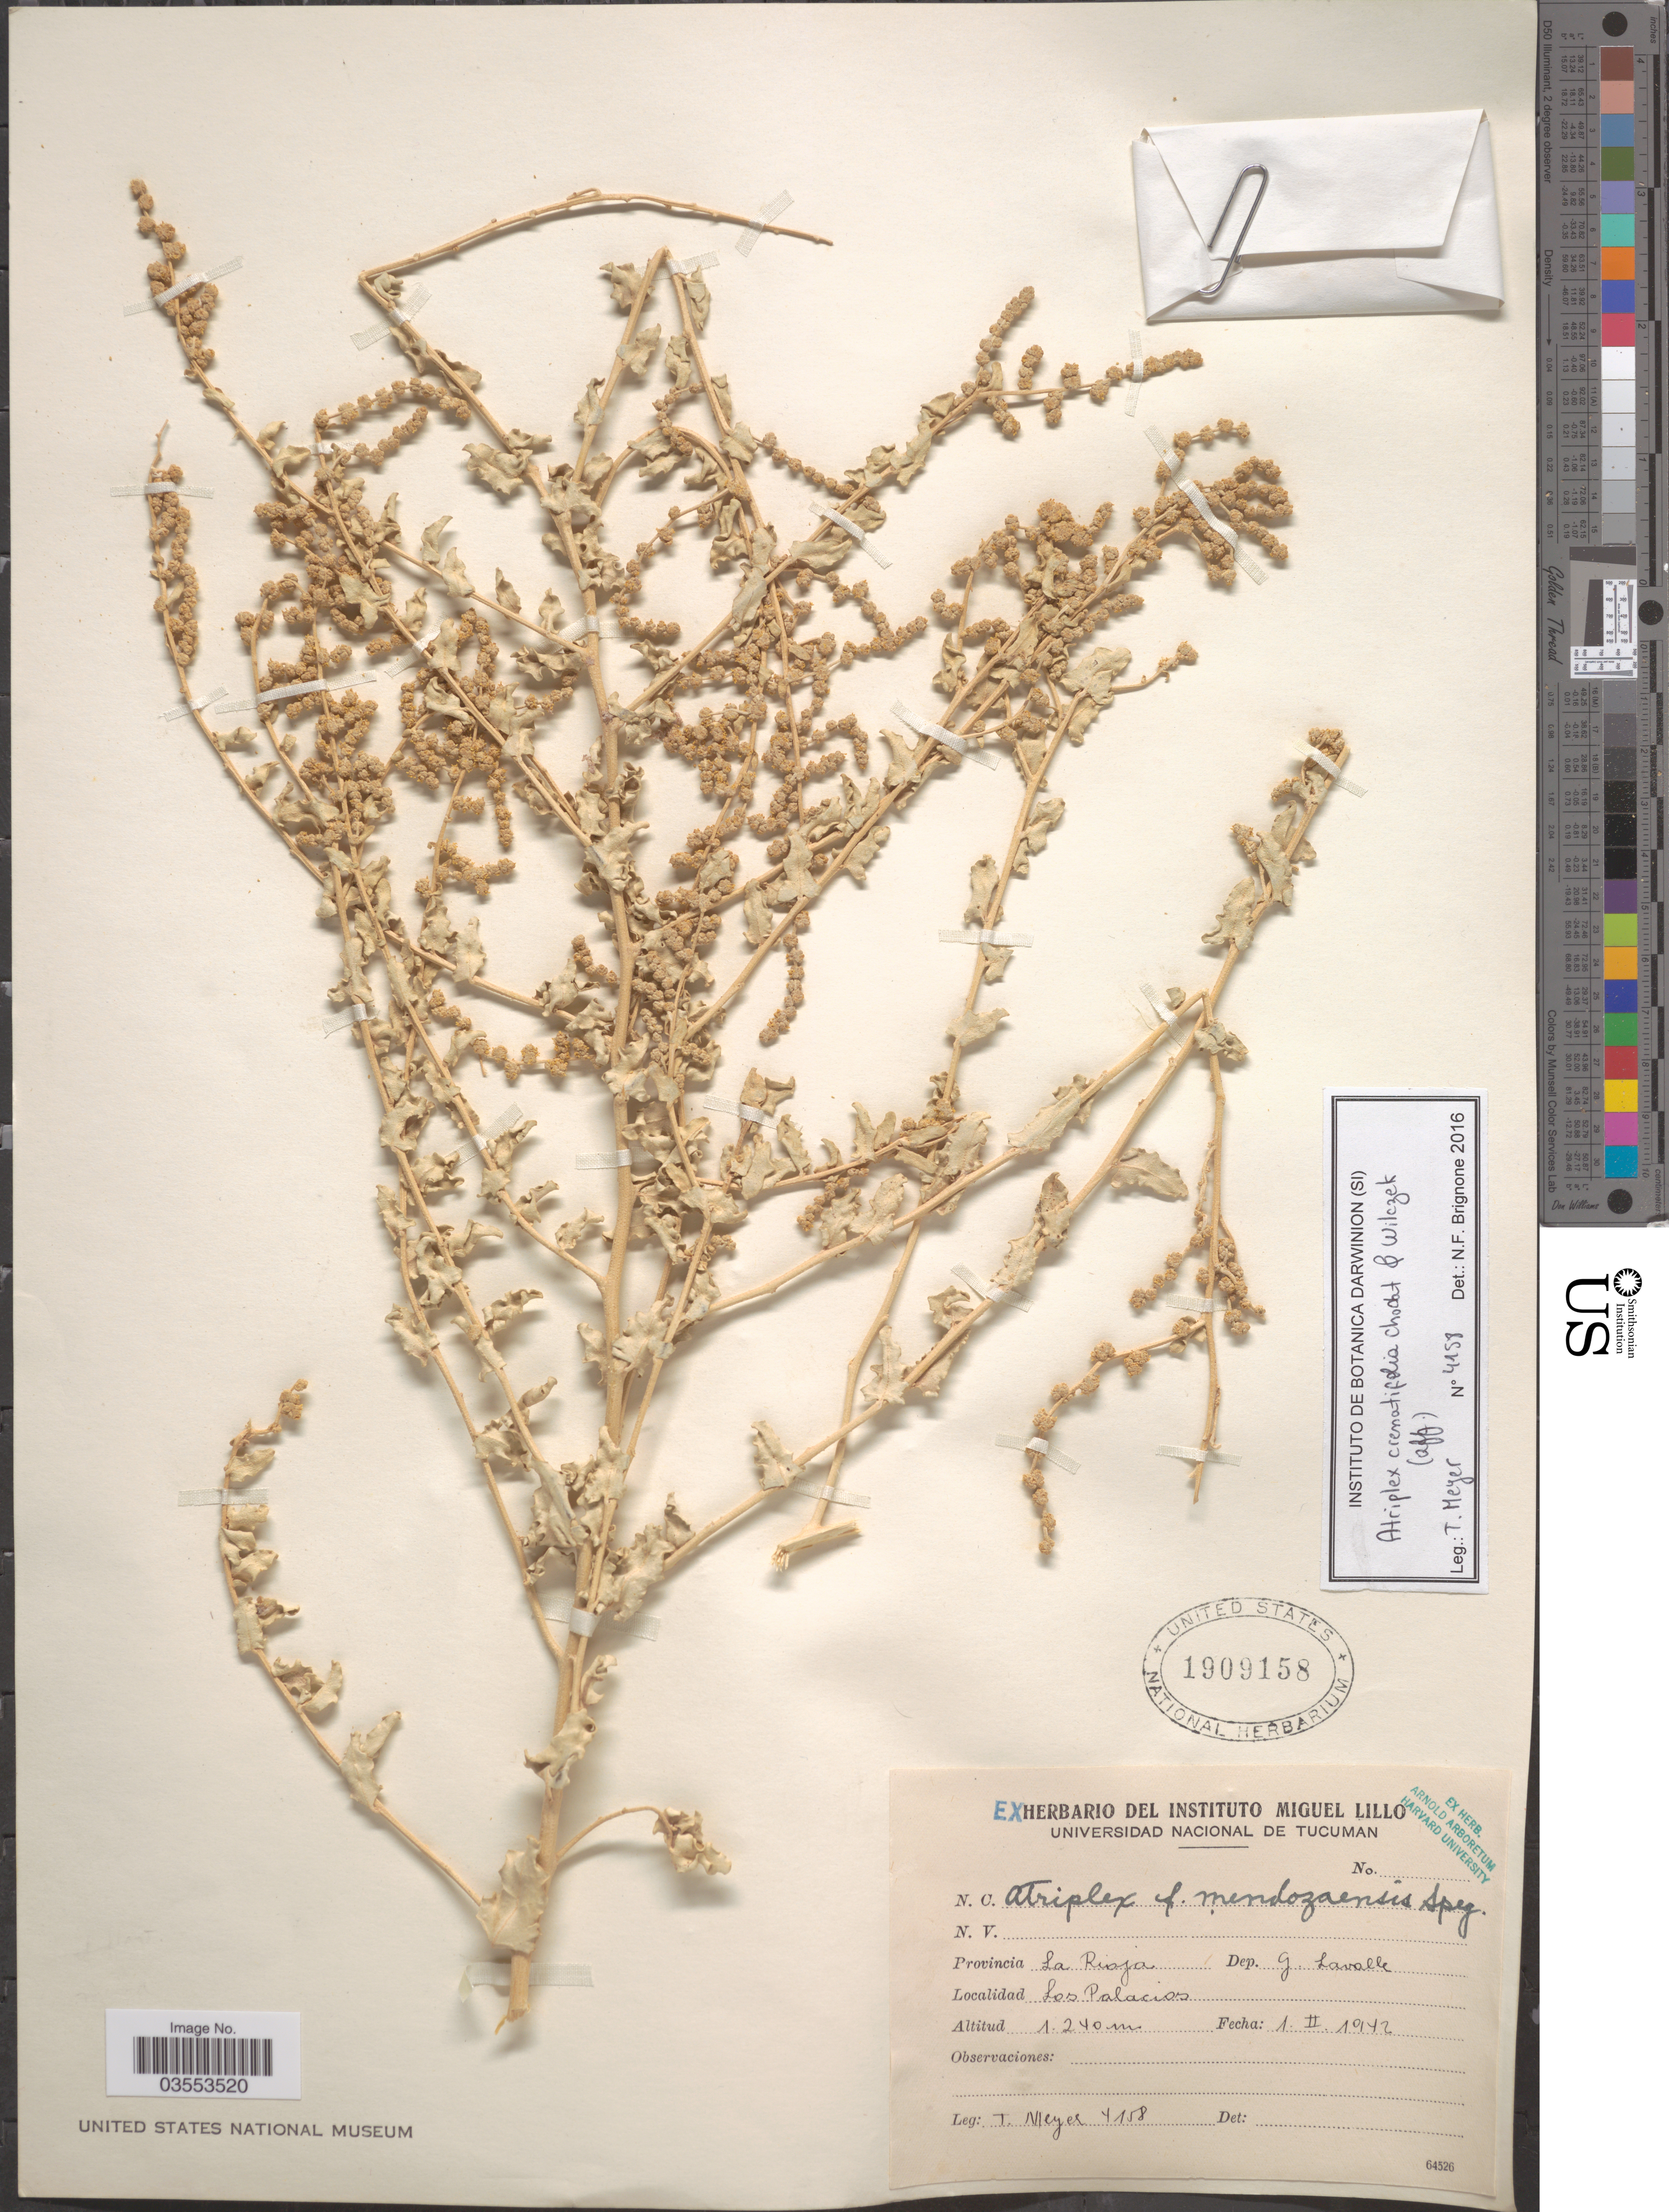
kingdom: Plantae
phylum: Tracheophyta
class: Magnoliopsida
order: Caryophyllales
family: Amaranthaceae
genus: Atriplex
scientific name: Atriplex mendozaensis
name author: Speg.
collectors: T. Meyer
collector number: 4158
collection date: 1942-02-01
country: Argentina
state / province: La Rioja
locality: Provincia La Rioja. Dep. G. Lavalle. Los Palacios.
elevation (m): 1240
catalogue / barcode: US 1909158